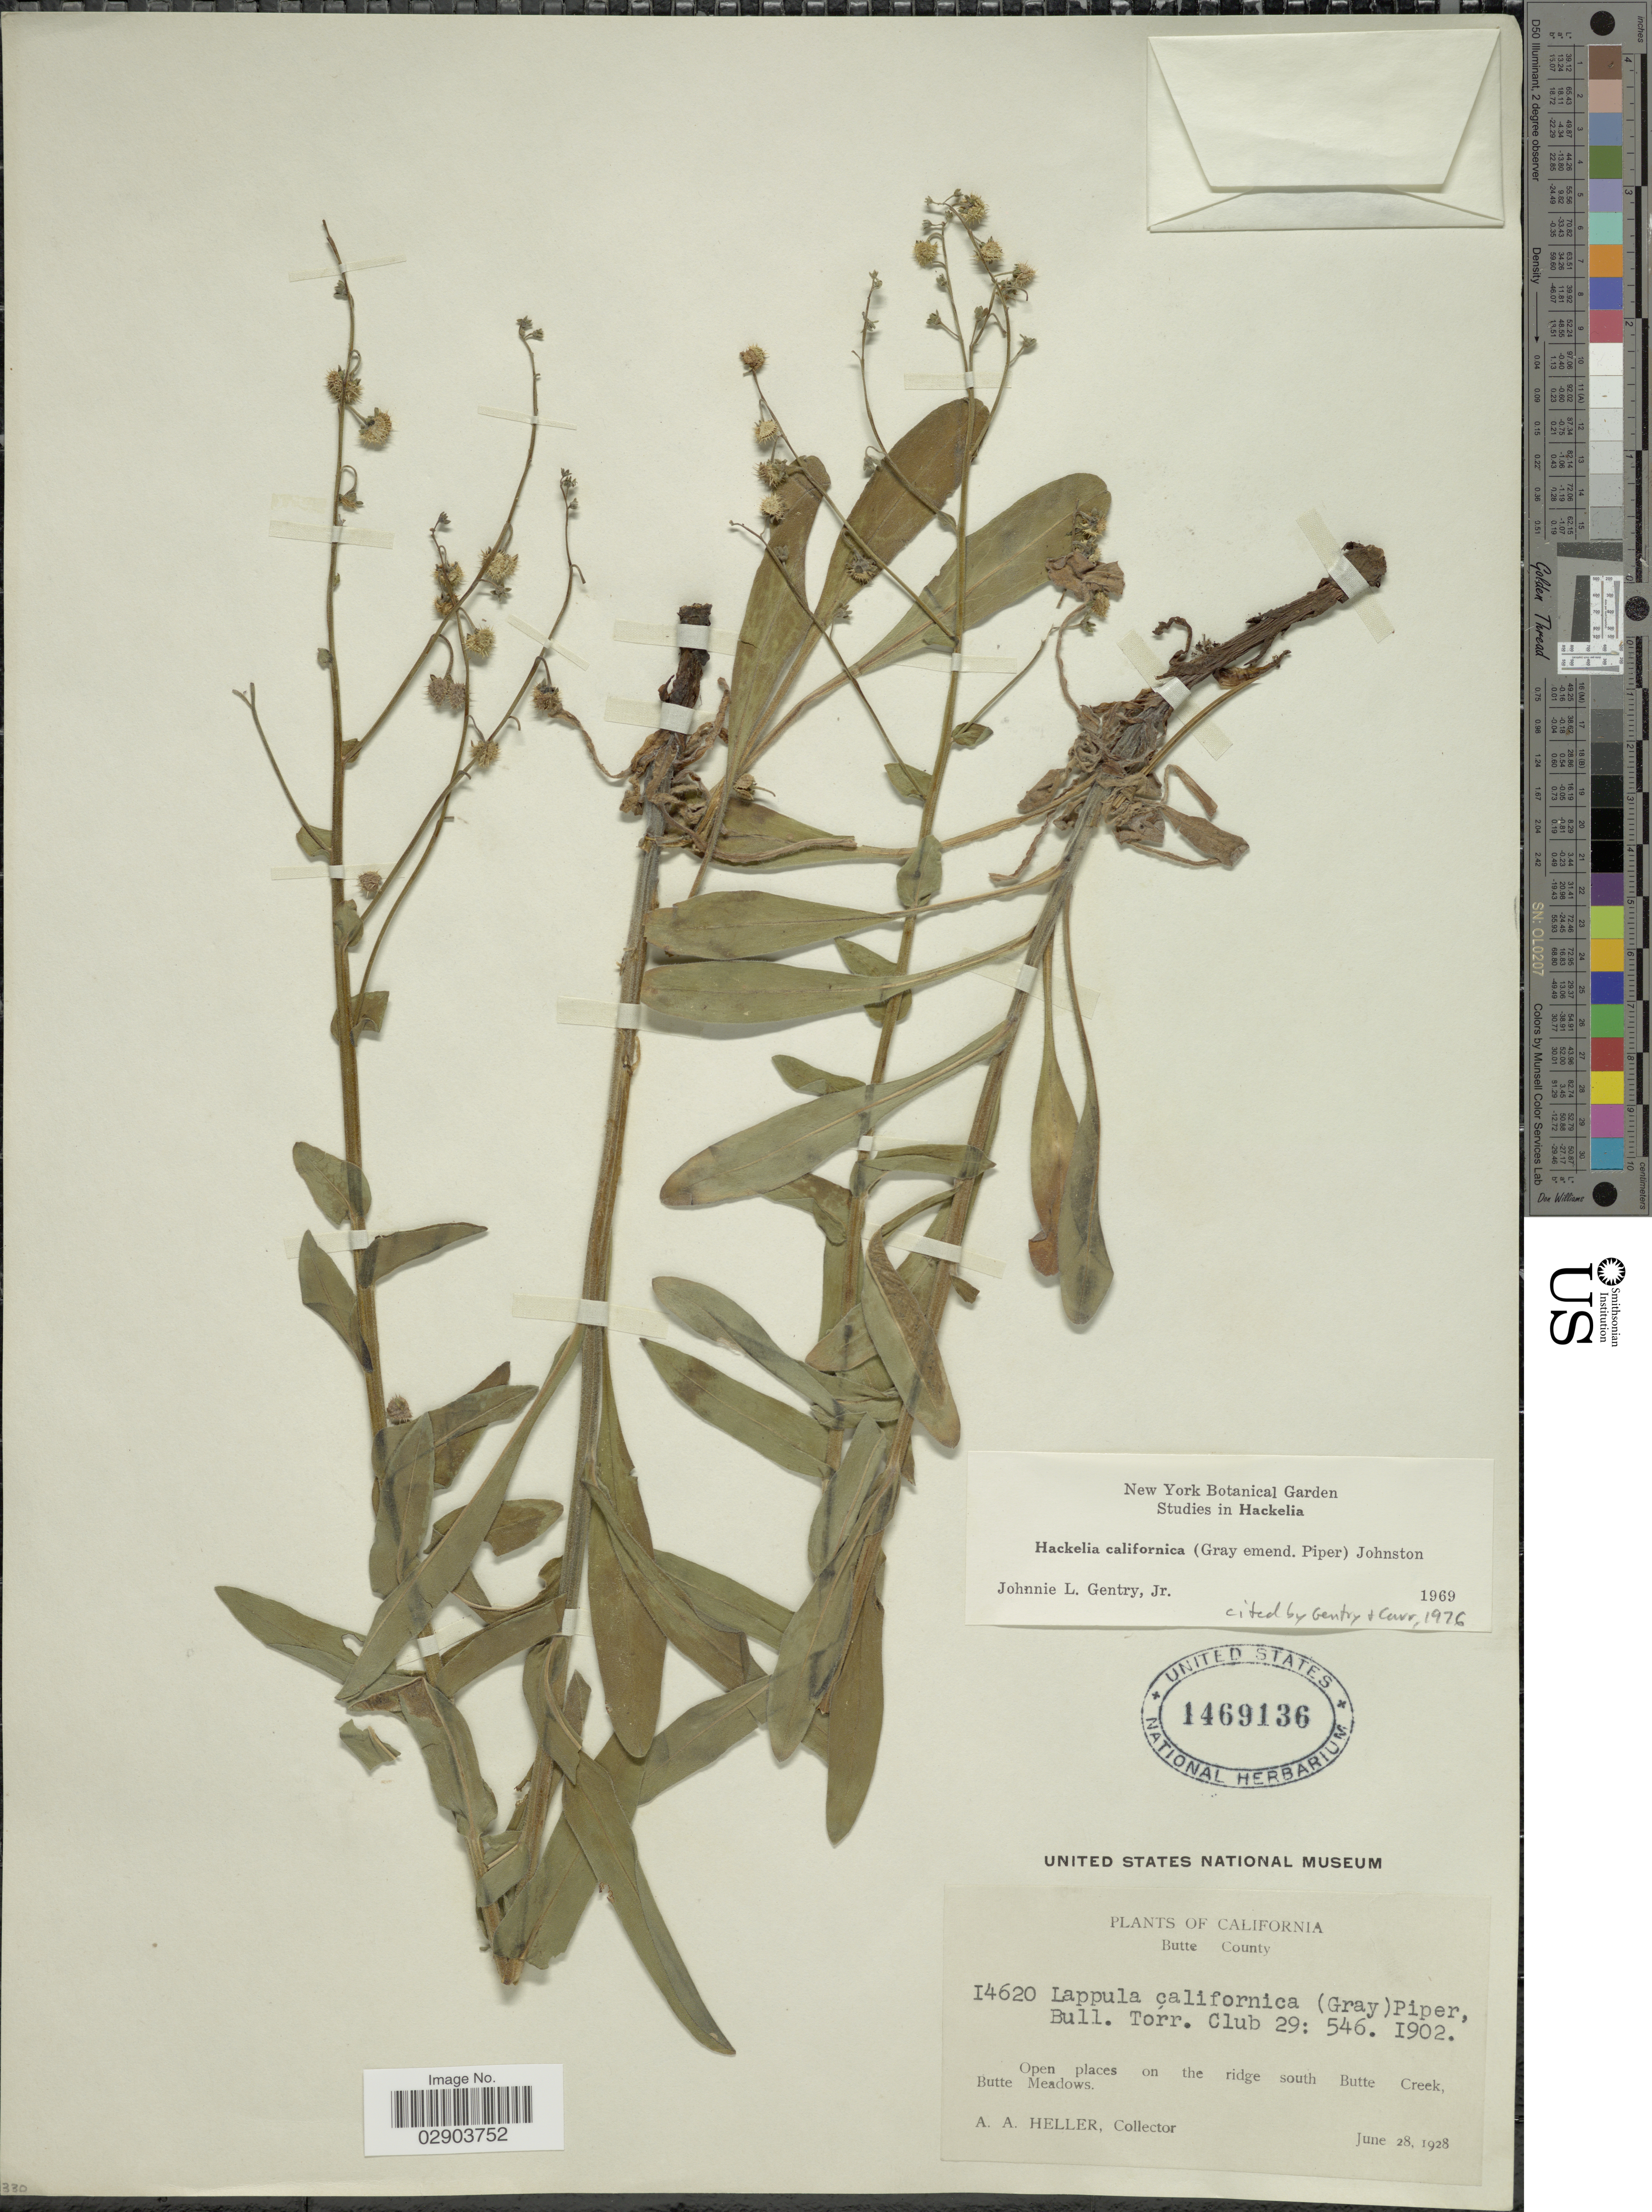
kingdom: Plantae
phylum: Tracheophyta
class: Magnoliopsida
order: Boraginales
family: Boraginaceae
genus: Hackelia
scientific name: Hackelia californica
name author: (A. Gray) I.M. Johnst.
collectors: A. A. Heller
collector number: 14620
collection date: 1928-06-28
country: United States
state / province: California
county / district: Butte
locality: Butte County, Open places on the ridge south Butte Creek, Butte Meadows.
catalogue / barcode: US 1469136